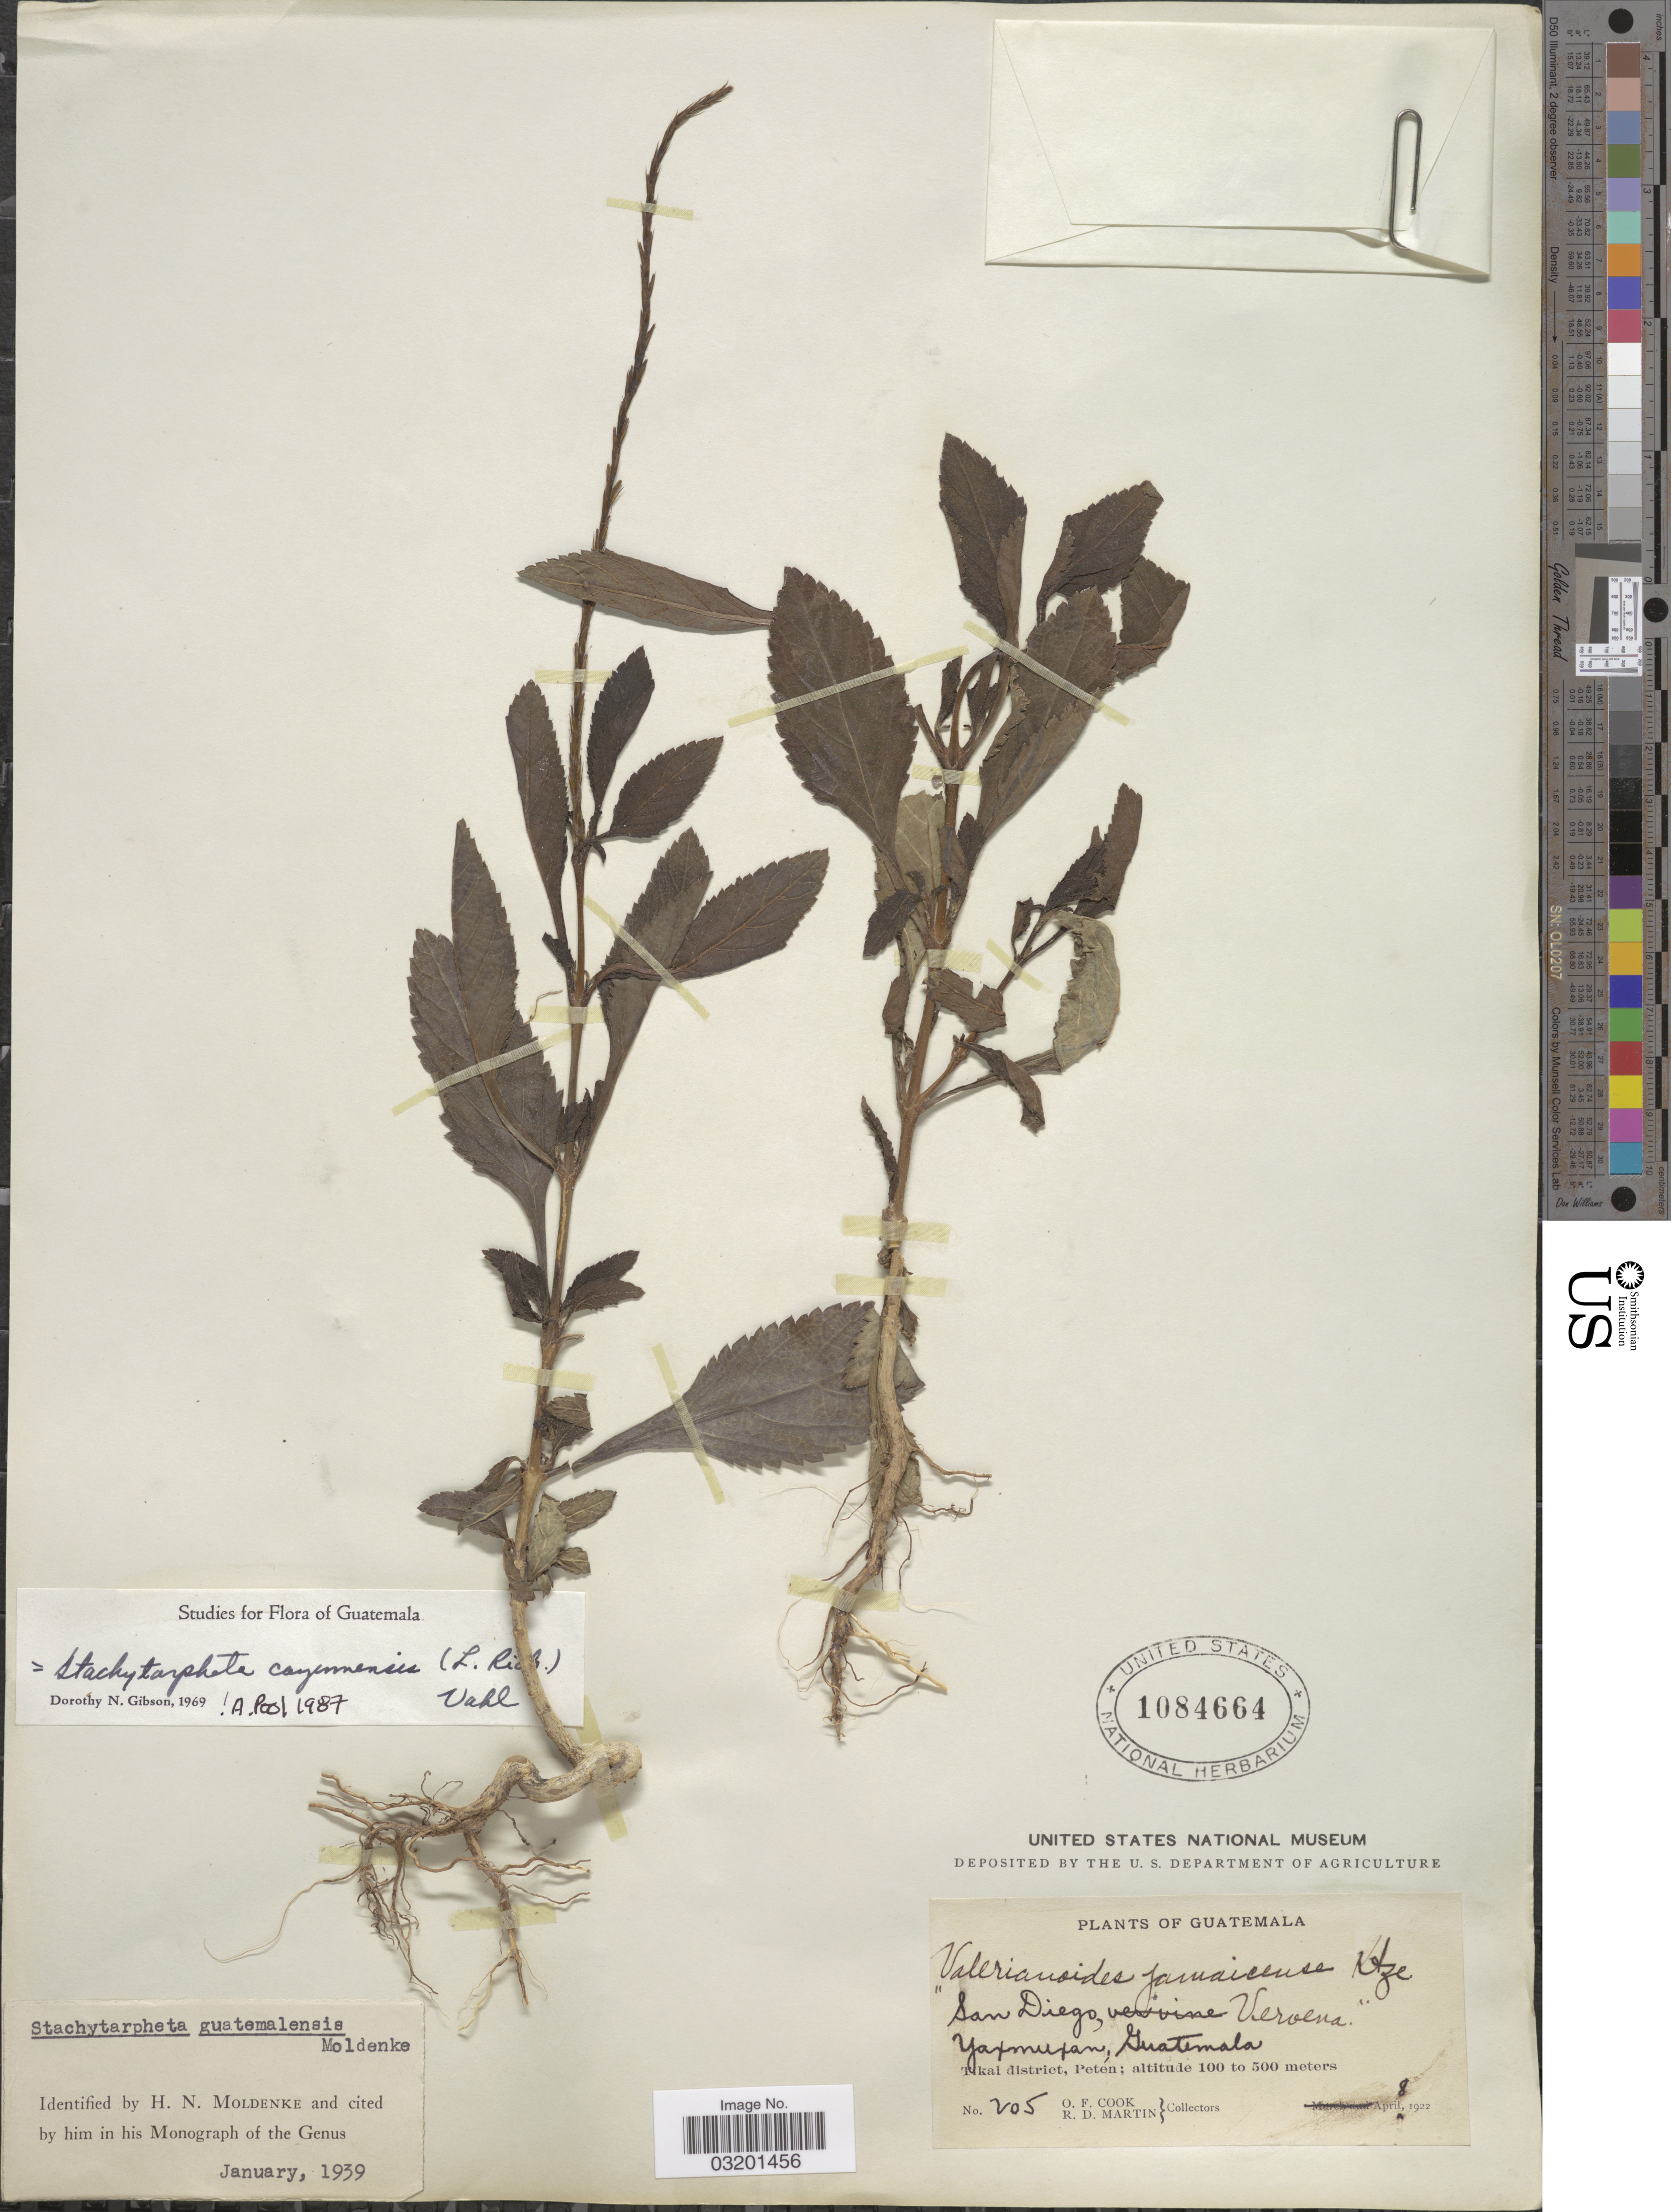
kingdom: Plantae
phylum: Tracheophyta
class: Magnoliopsida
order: Lamiales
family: Verbenaceae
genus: Stachytarpheta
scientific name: Stachytarpheta cayennensis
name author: (Rich.) Vahl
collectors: O. F. Cook & R. D. Martin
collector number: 205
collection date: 1922-04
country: Guatemala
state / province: El Petén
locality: Yaxmuxan, Tikal district, Peten.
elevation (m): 100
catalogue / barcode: US 1084664